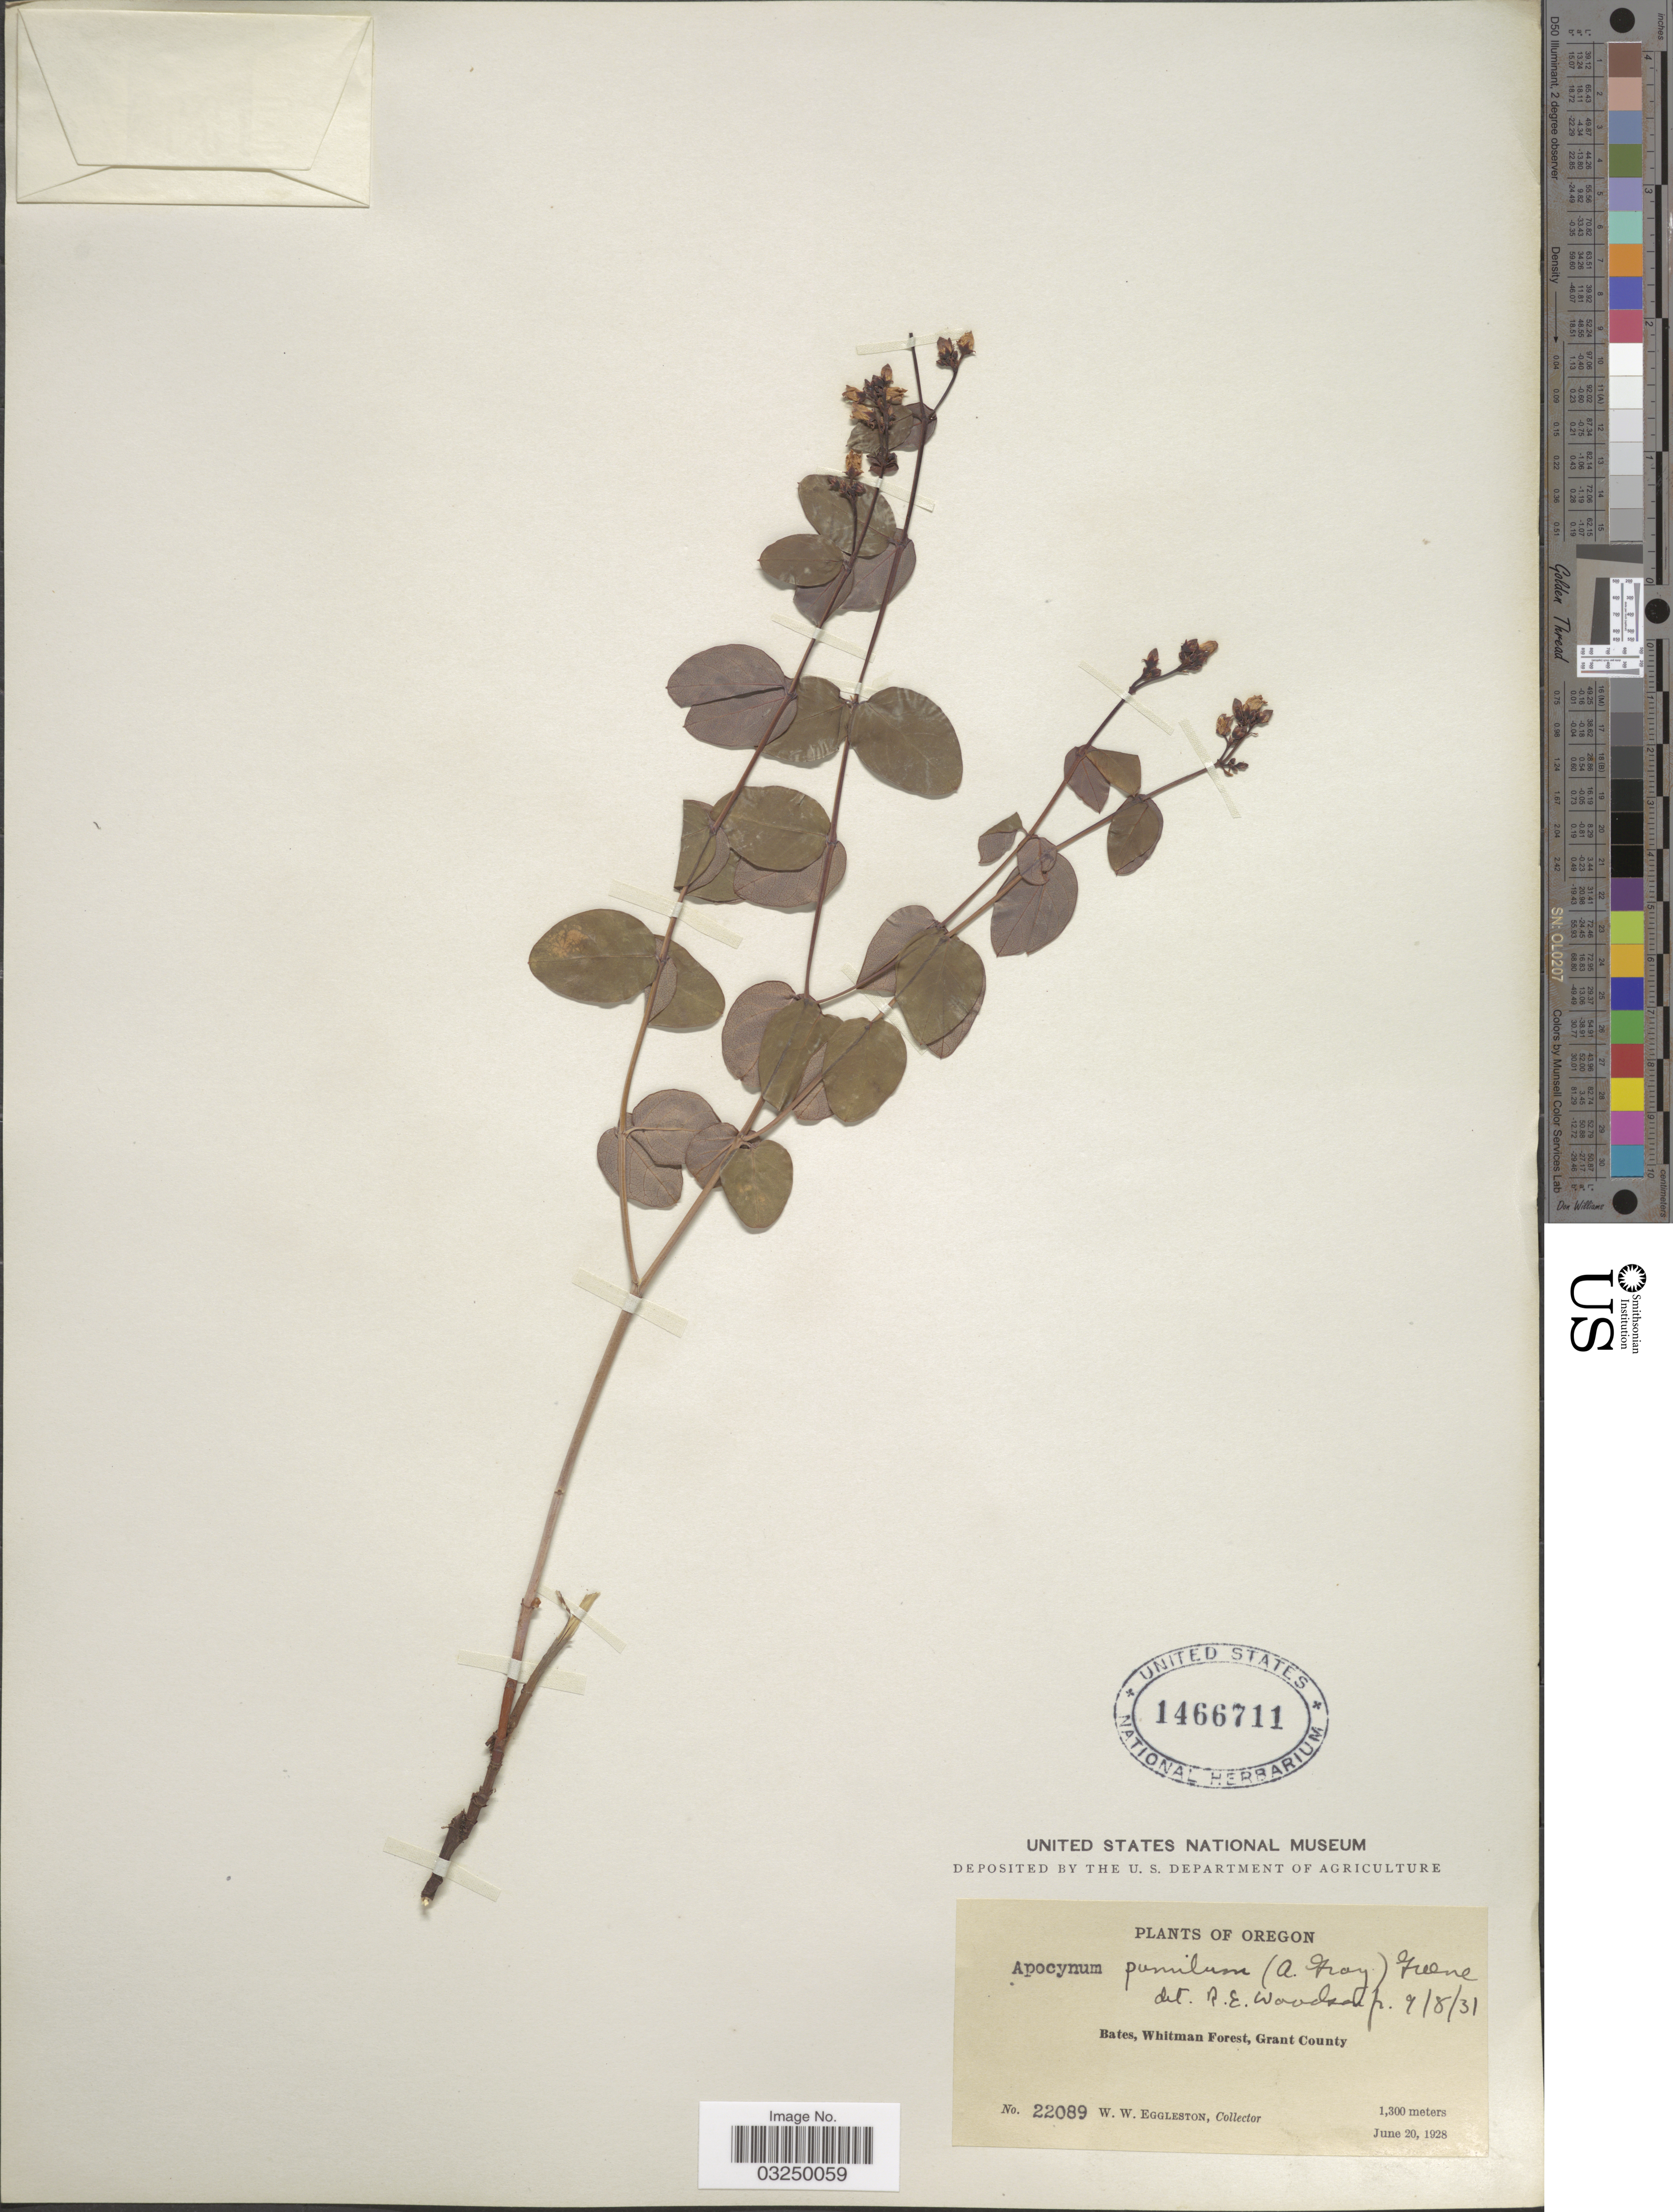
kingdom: Plantae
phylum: Tracheophyta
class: Magnoliopsida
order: Gentianales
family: Apocynaceae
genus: Apocynum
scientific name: Apocynum pumilum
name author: (A. Gray) Greene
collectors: W. W. Eggleston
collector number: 22089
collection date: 1928-06-20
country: United States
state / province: Oregon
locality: Bates, Whitman Forest, Grant County.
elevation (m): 1300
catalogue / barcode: US 1466711